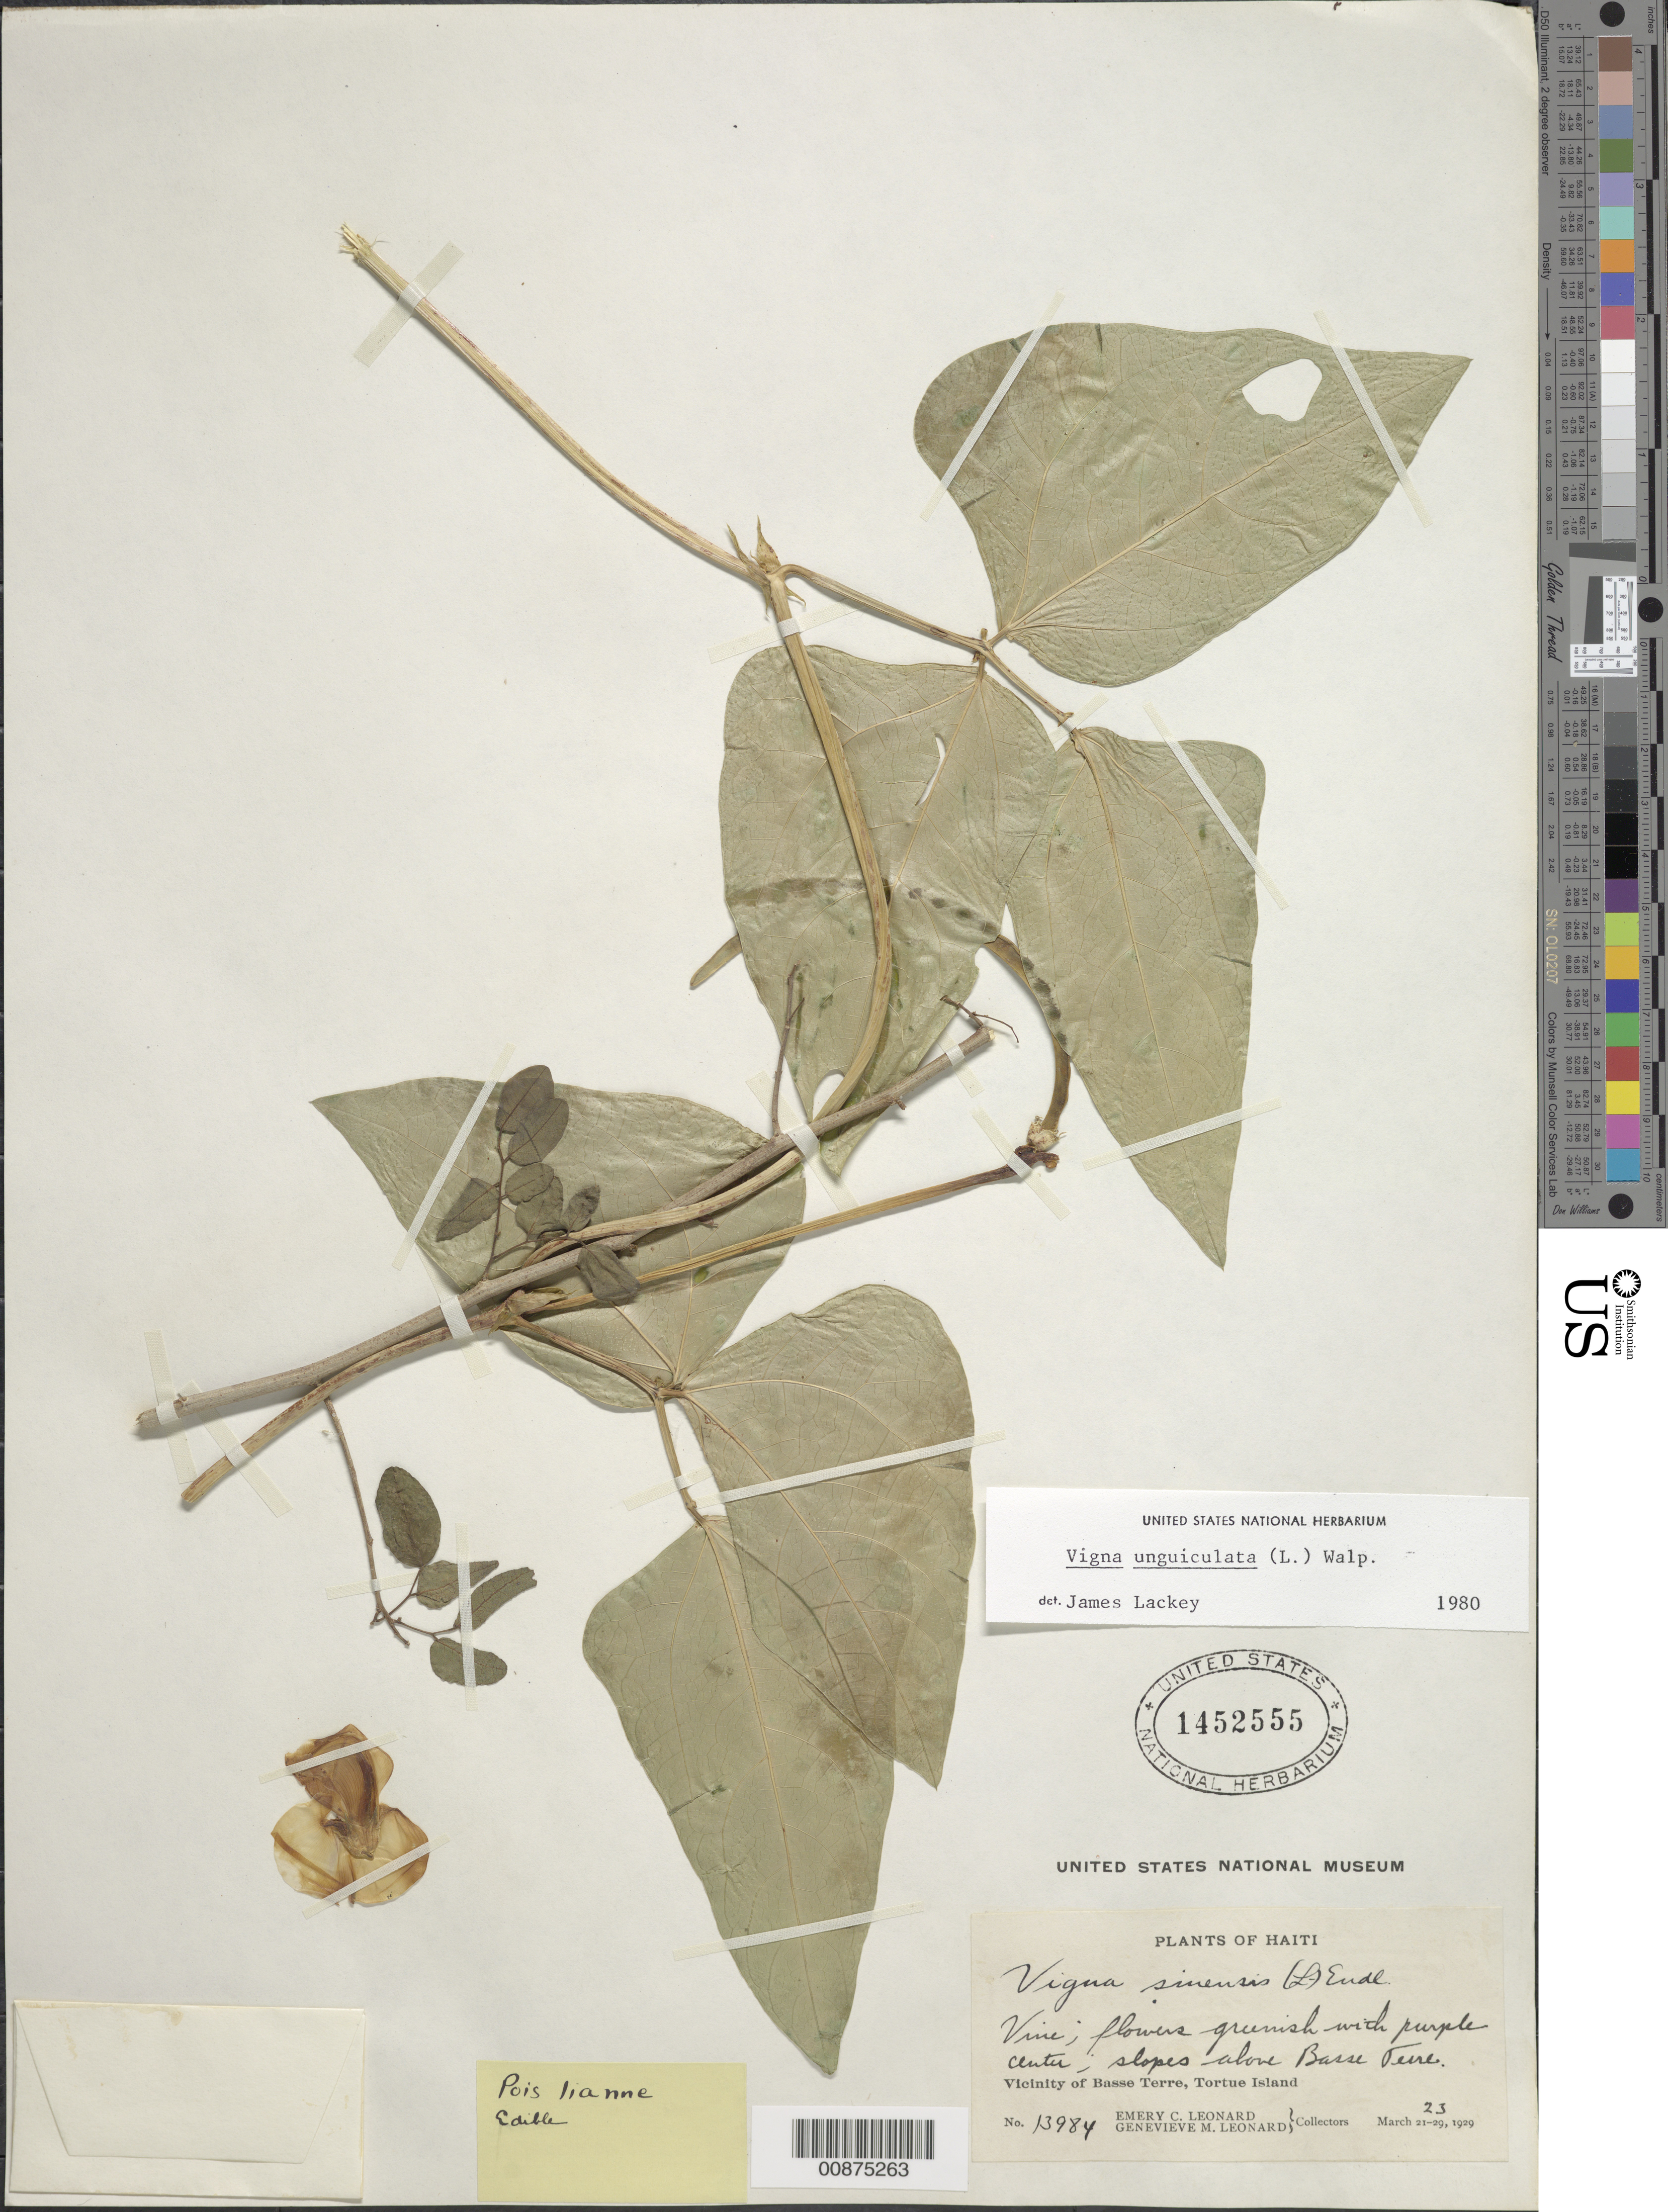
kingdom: Plantae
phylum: Tracheophyta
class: Magnoliopsida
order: Fabales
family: Fabaceae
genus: Vigna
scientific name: Vigna unguiculata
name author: (L.) Walp.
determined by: Lackey, J.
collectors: E. C. Leonard & G. M. Leonard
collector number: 13984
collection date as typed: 23 Mar 1929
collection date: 1929-03-23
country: Haiti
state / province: Nord-Óuest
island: Île de la Tortue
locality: Vicinity of Basse Terre, Tortue Island. Slopes above Basse Terre.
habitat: Slopes.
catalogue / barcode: US 1452555